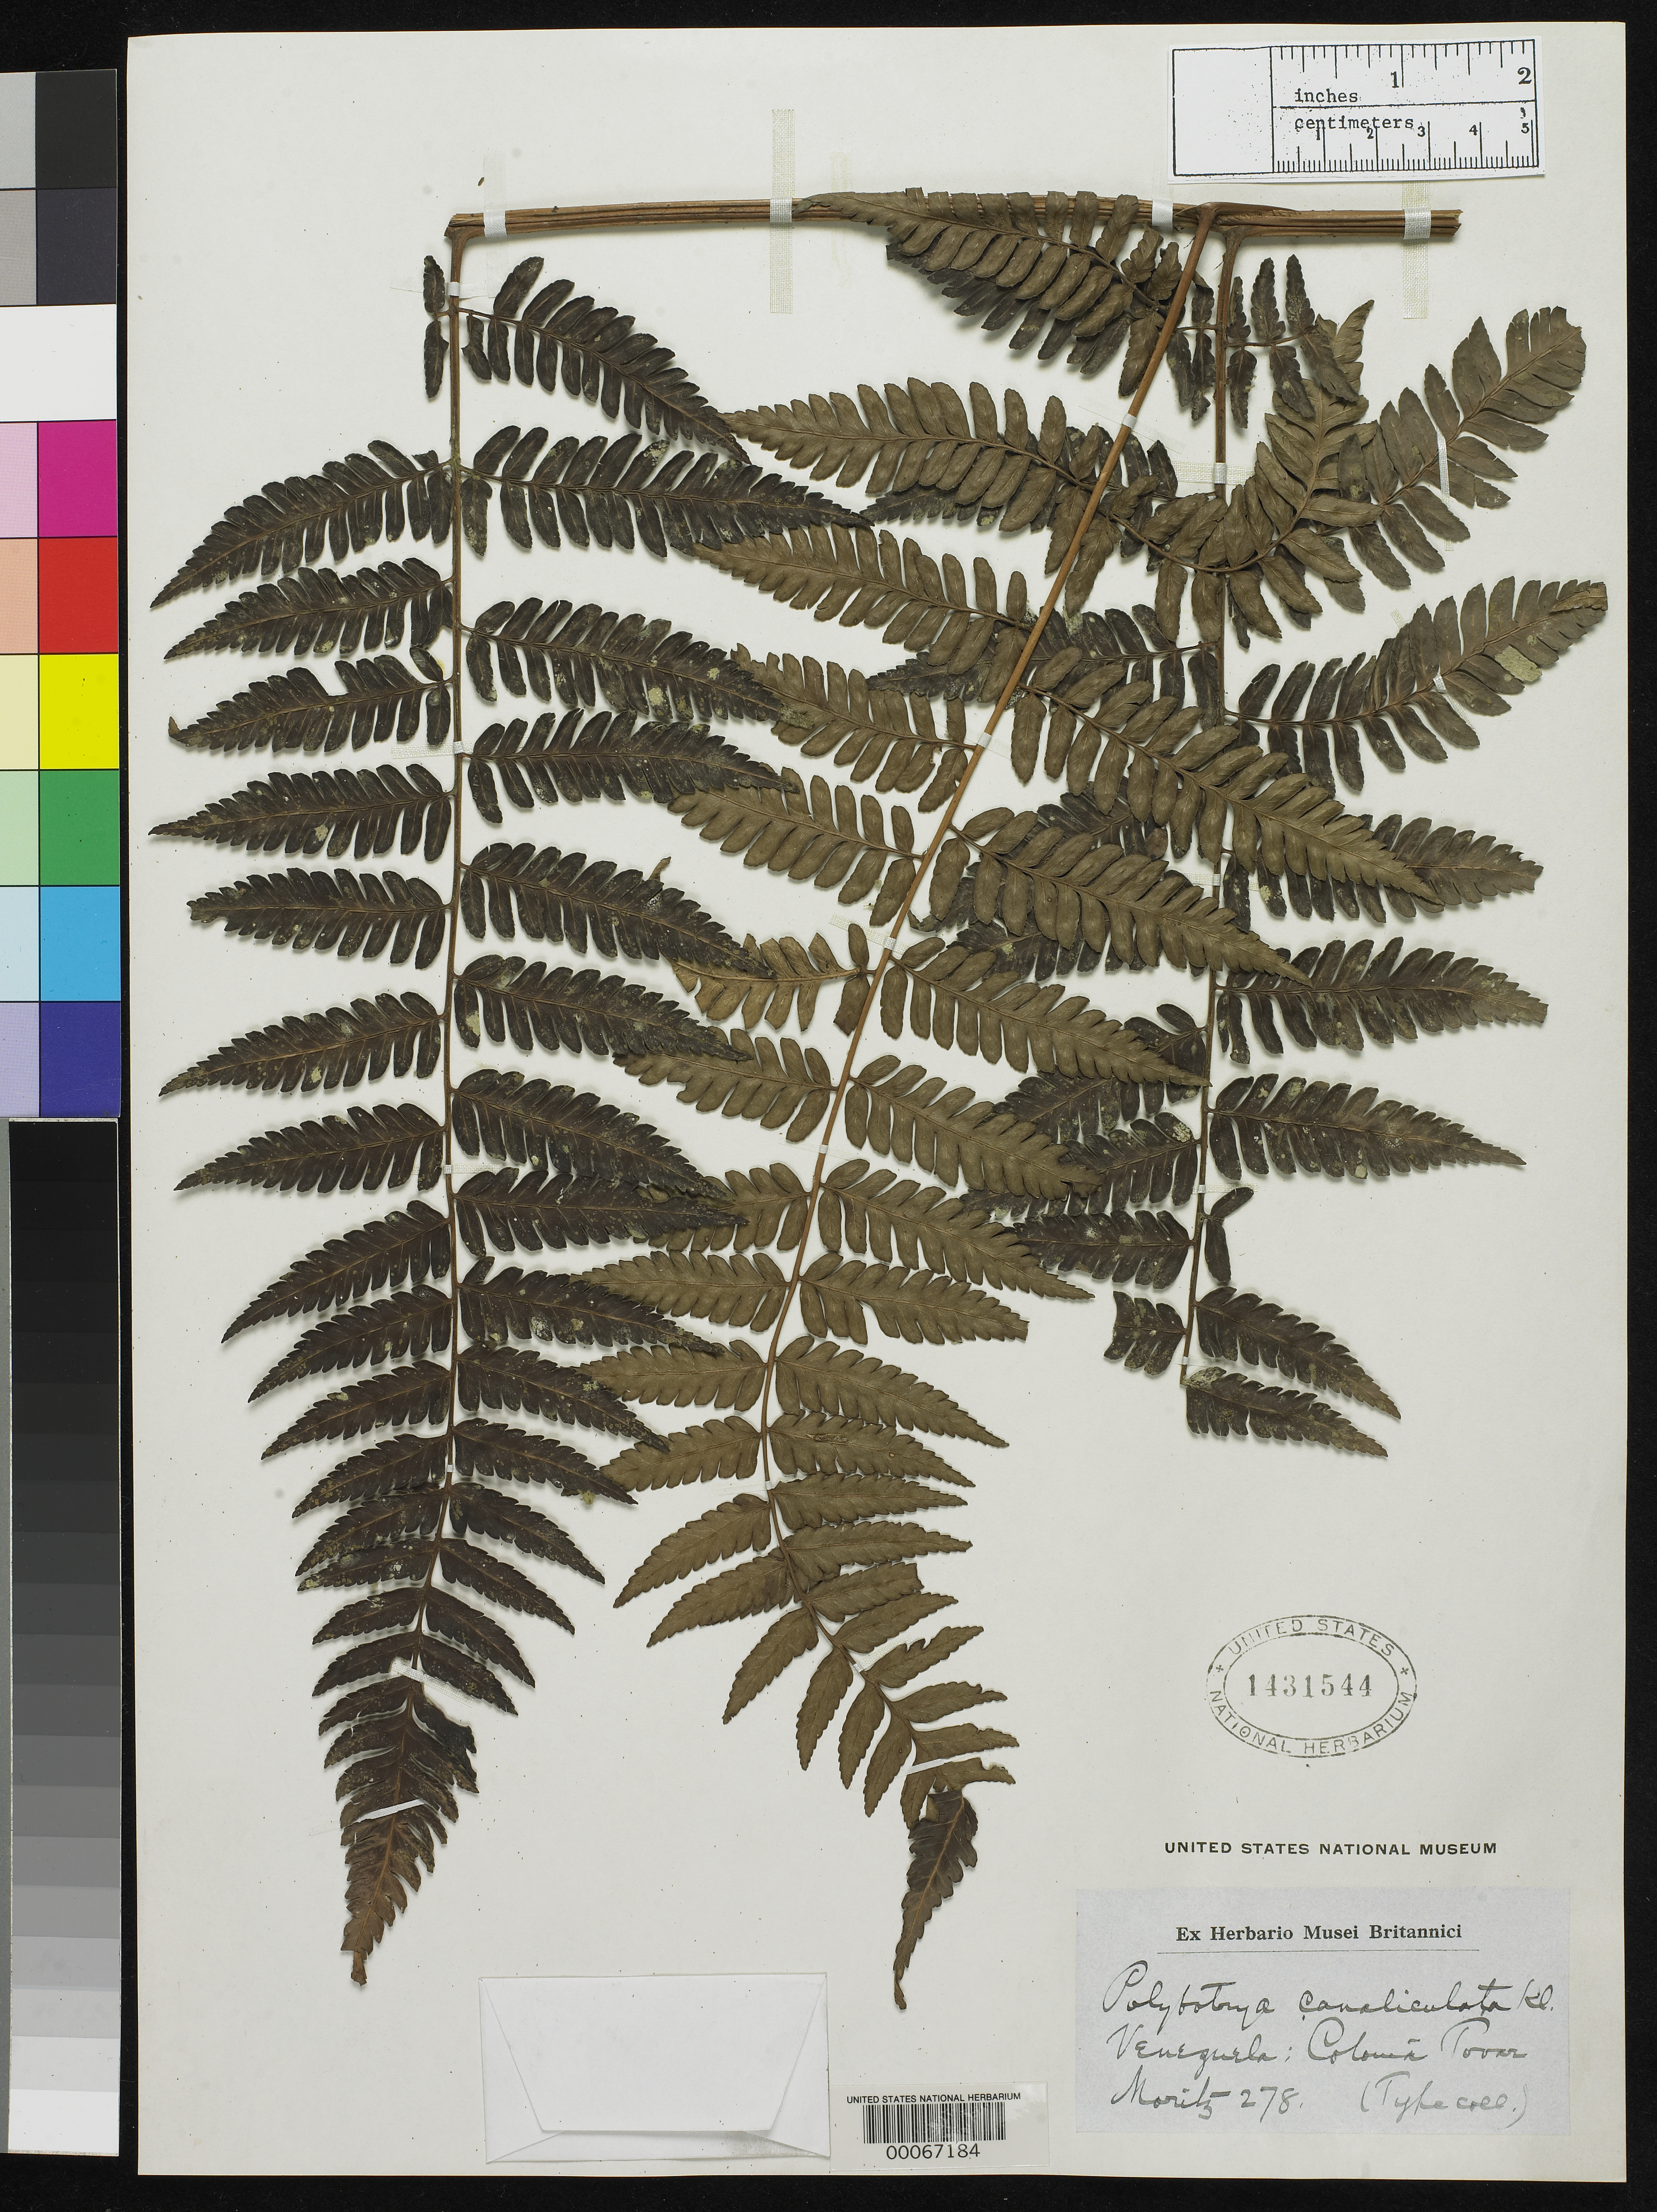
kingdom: Plantae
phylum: Tracheophyta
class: Polypodiopsida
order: Polypodiales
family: Dryopteridaceae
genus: Polybotrya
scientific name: Polybotrya canaliculata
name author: Klotzsch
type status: Type Collection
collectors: A. Moritz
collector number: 278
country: Venezuela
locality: Colonia Tovar.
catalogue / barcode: US 1431544